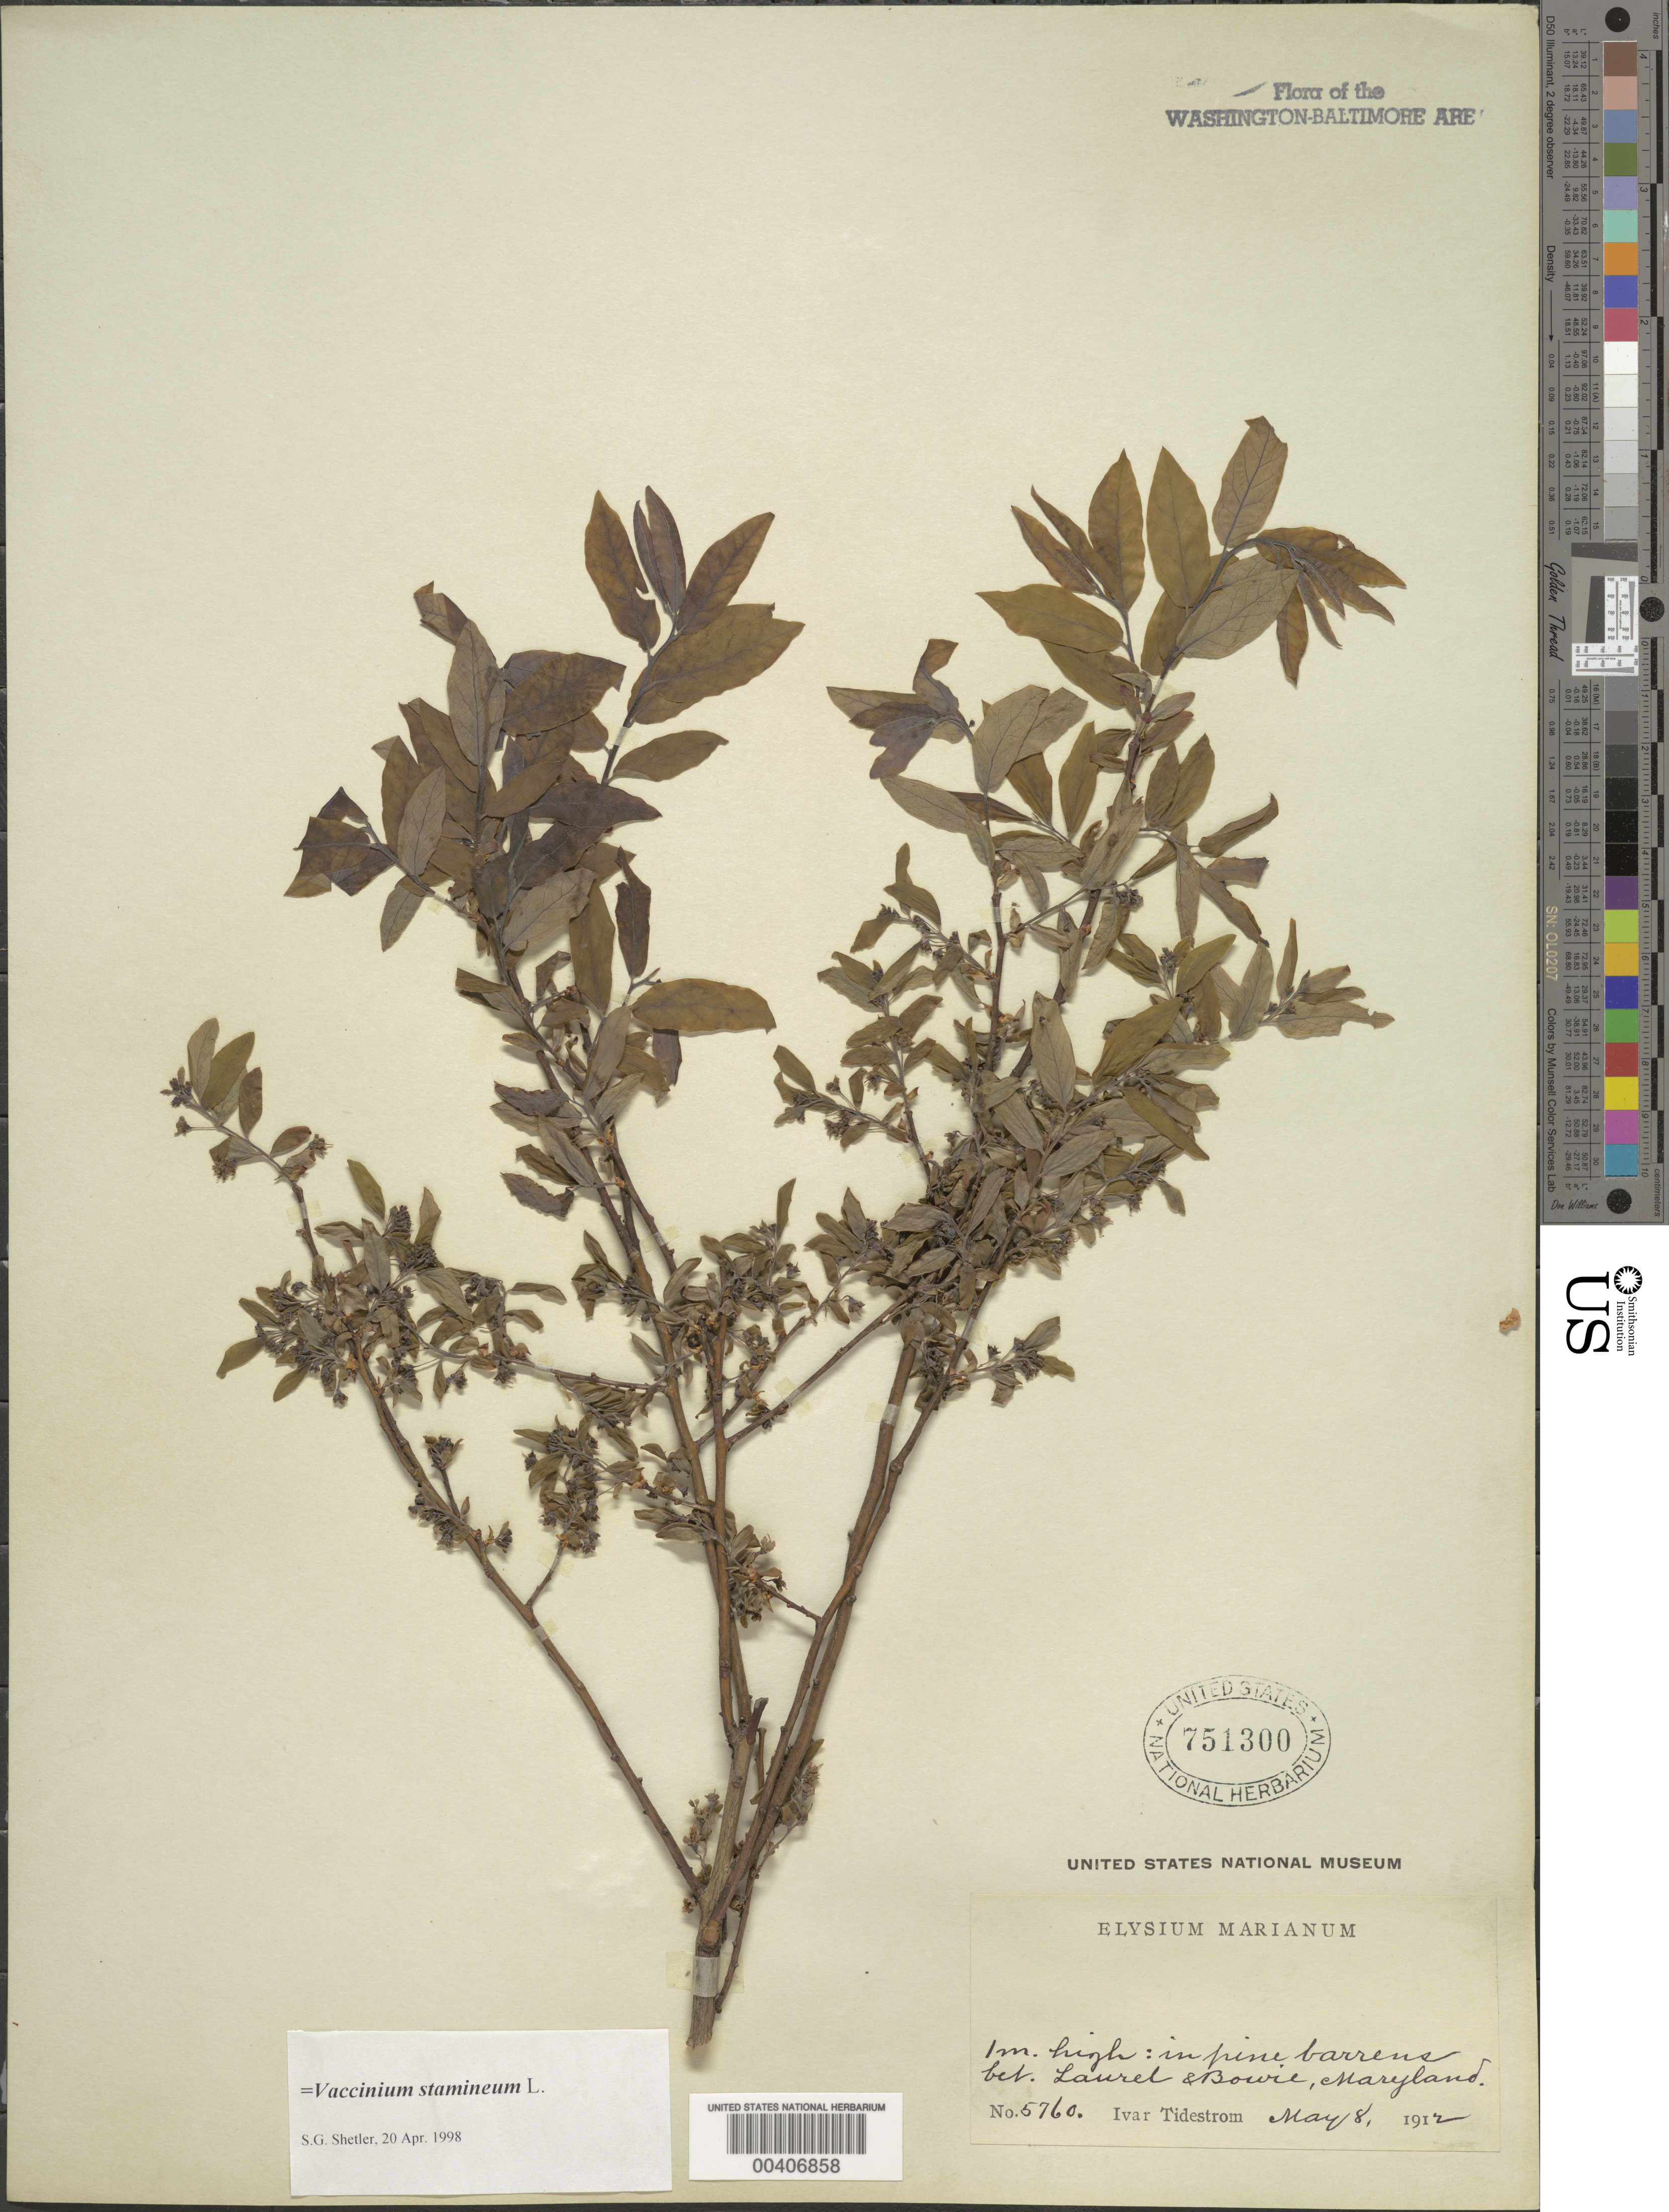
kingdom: Plantae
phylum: Tracheophyta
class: Magnoliopsida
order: Ericales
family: Ericaceae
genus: Vaccinium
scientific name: Vaccinium stamineum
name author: L.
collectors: I. F. Tidestrom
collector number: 5760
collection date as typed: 08 May 1912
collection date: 1912-05-08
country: United States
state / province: Maryland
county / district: Prince George's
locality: between Laurel and Bowie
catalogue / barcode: US 751300